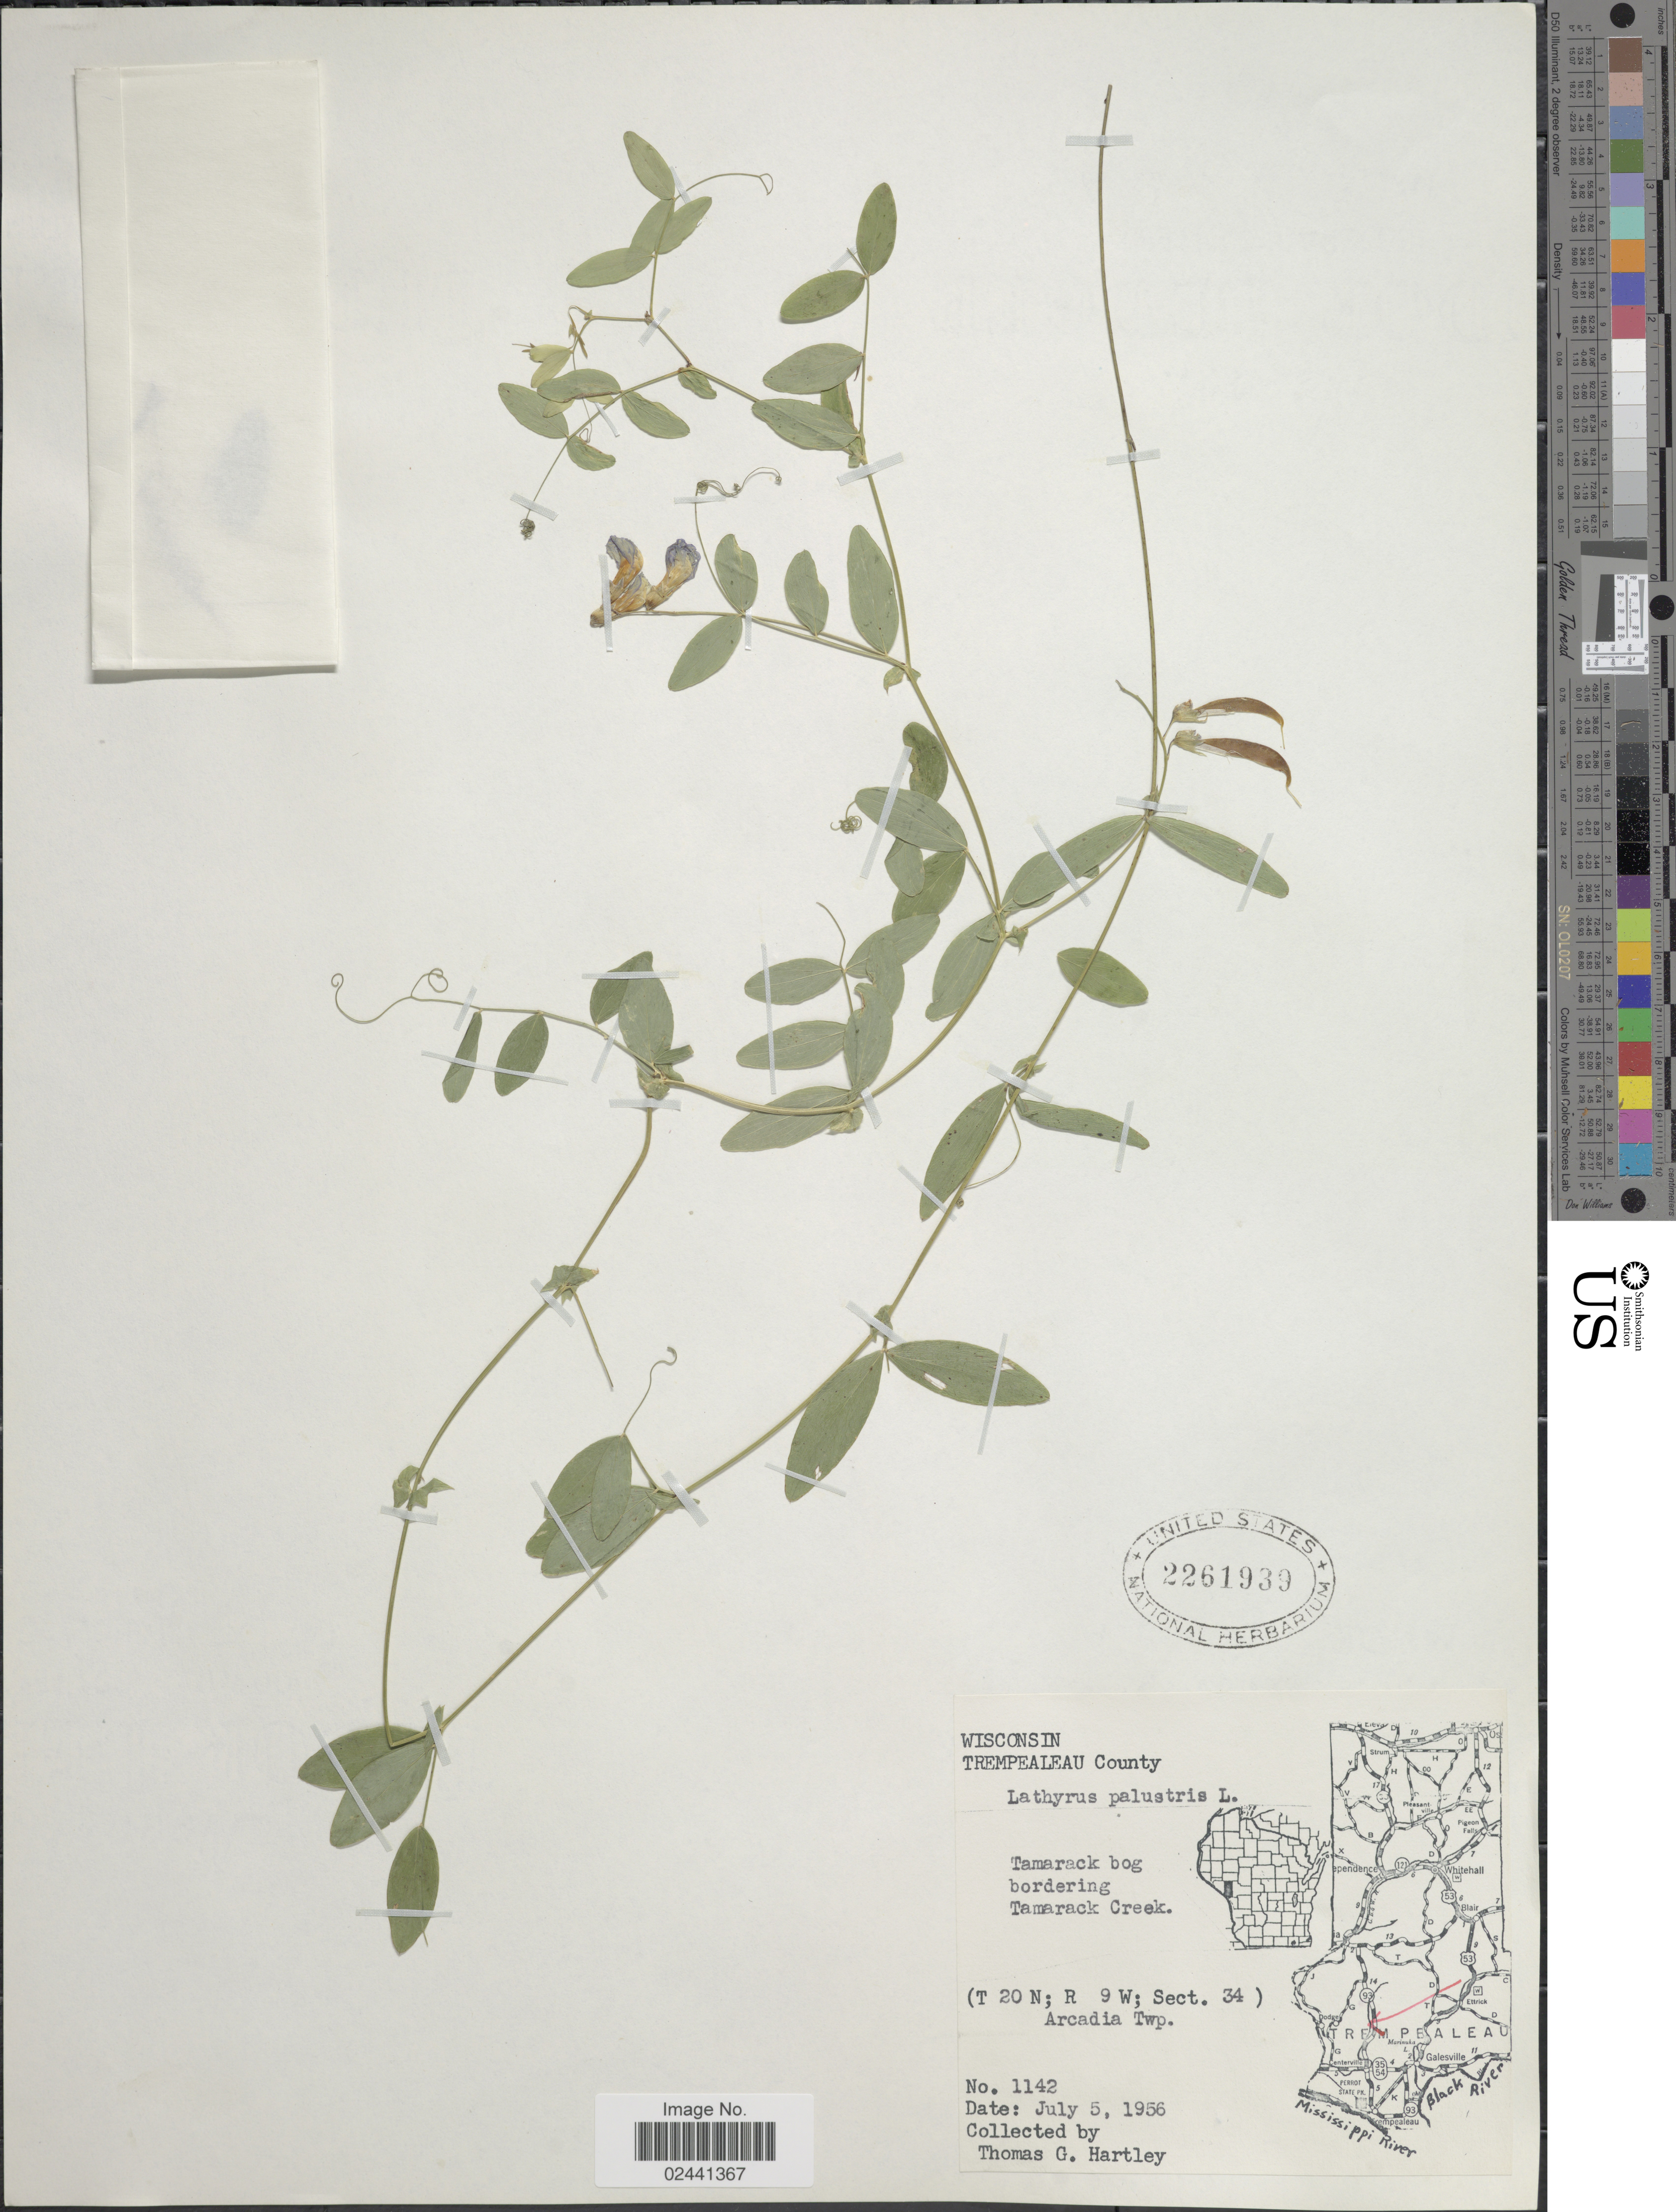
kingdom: Plantae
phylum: Tracheophyta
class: Magnoliopsida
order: Fabales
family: Fabaceae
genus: Lathyrus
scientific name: Lathyrus palustris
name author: L.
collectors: T. G. Hartley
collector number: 1142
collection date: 1956-07-05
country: United States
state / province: Wisconsin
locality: Trempealeau County, Tamarack bog bordering Tamarack Creek (T 20 n; R 9 W; Sect. 34) Arcadia Twp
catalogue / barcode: US 2261939